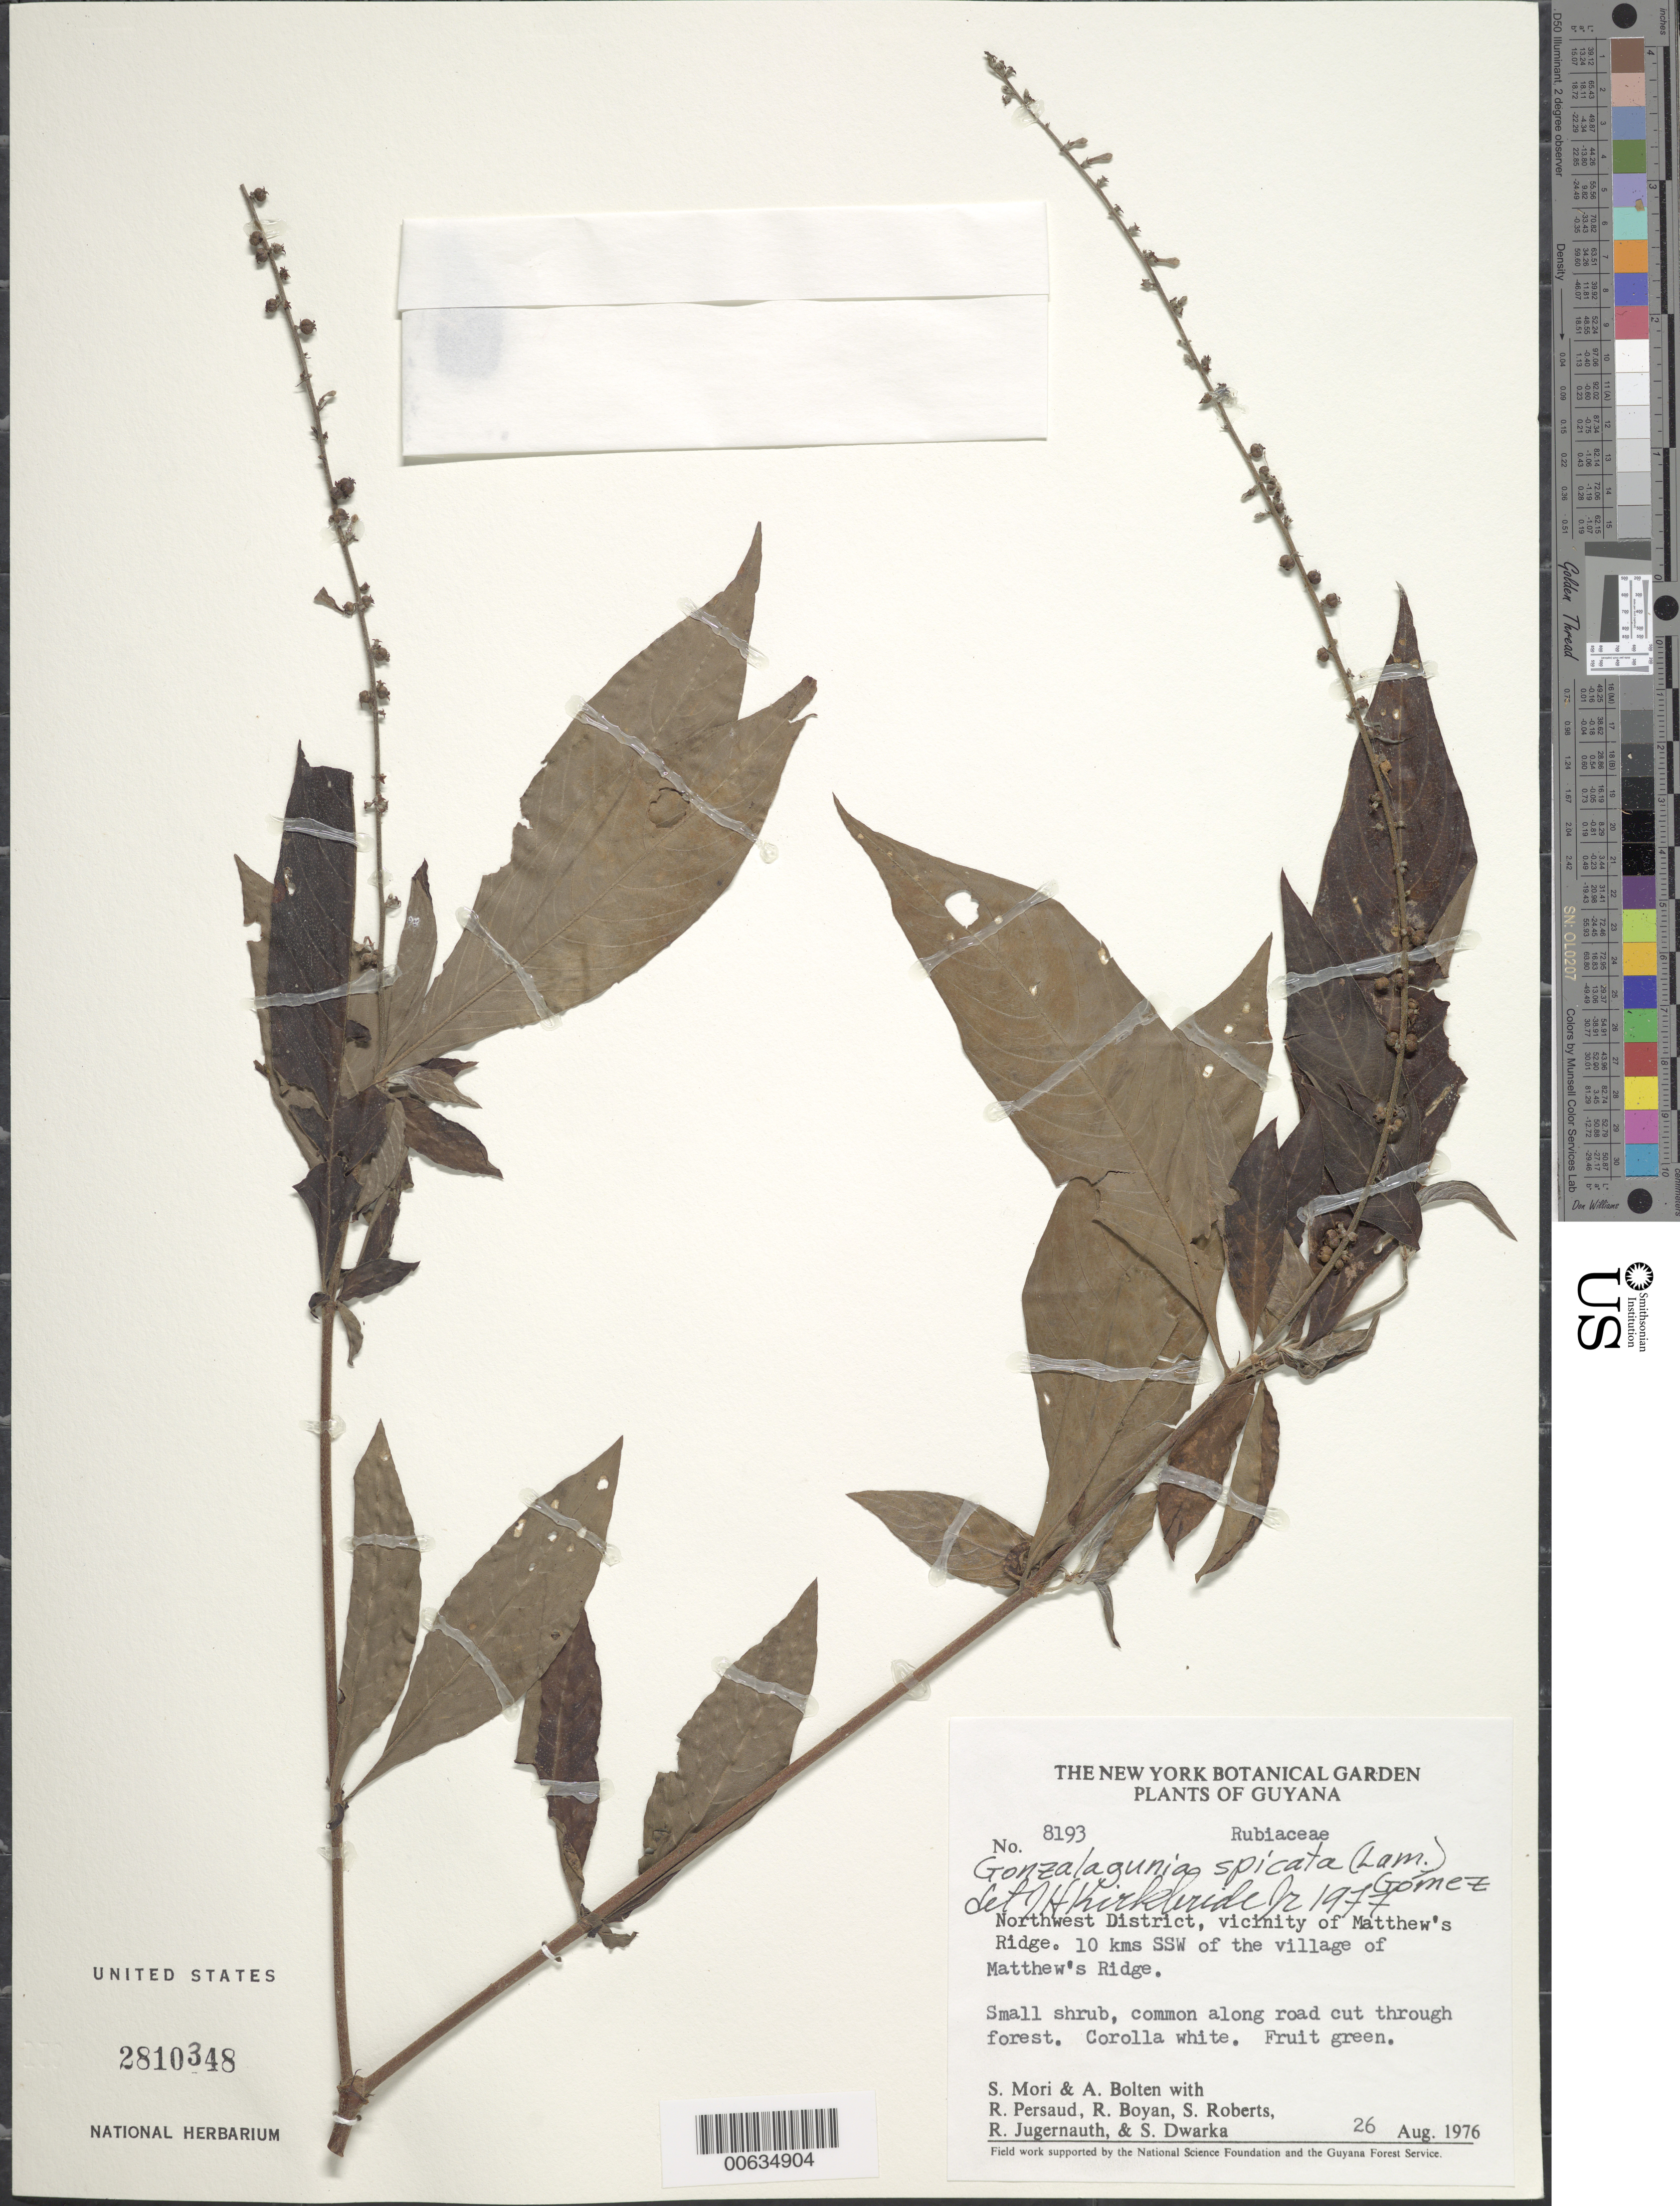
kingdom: Plantae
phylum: Tracheophyta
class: Magnoliopsida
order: Gentianales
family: Rubiaceae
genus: Gonzalagunia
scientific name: Gonzalagunia spicata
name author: (Lam.) M. Gómez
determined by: Kirkbride, J. H.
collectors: S. Mori, A. Bolten, R. Persaud, R. Boyan, S. Roberts, R. Jugernauth & S. Dwarka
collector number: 8193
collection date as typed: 26-Aug-76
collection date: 1976-08-26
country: Guyana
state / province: Barima-Waini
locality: Matthew's Ridge, 10 km SSW of the village of Mathew's Ridge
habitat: Along road cut through forest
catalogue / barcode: US 2810348